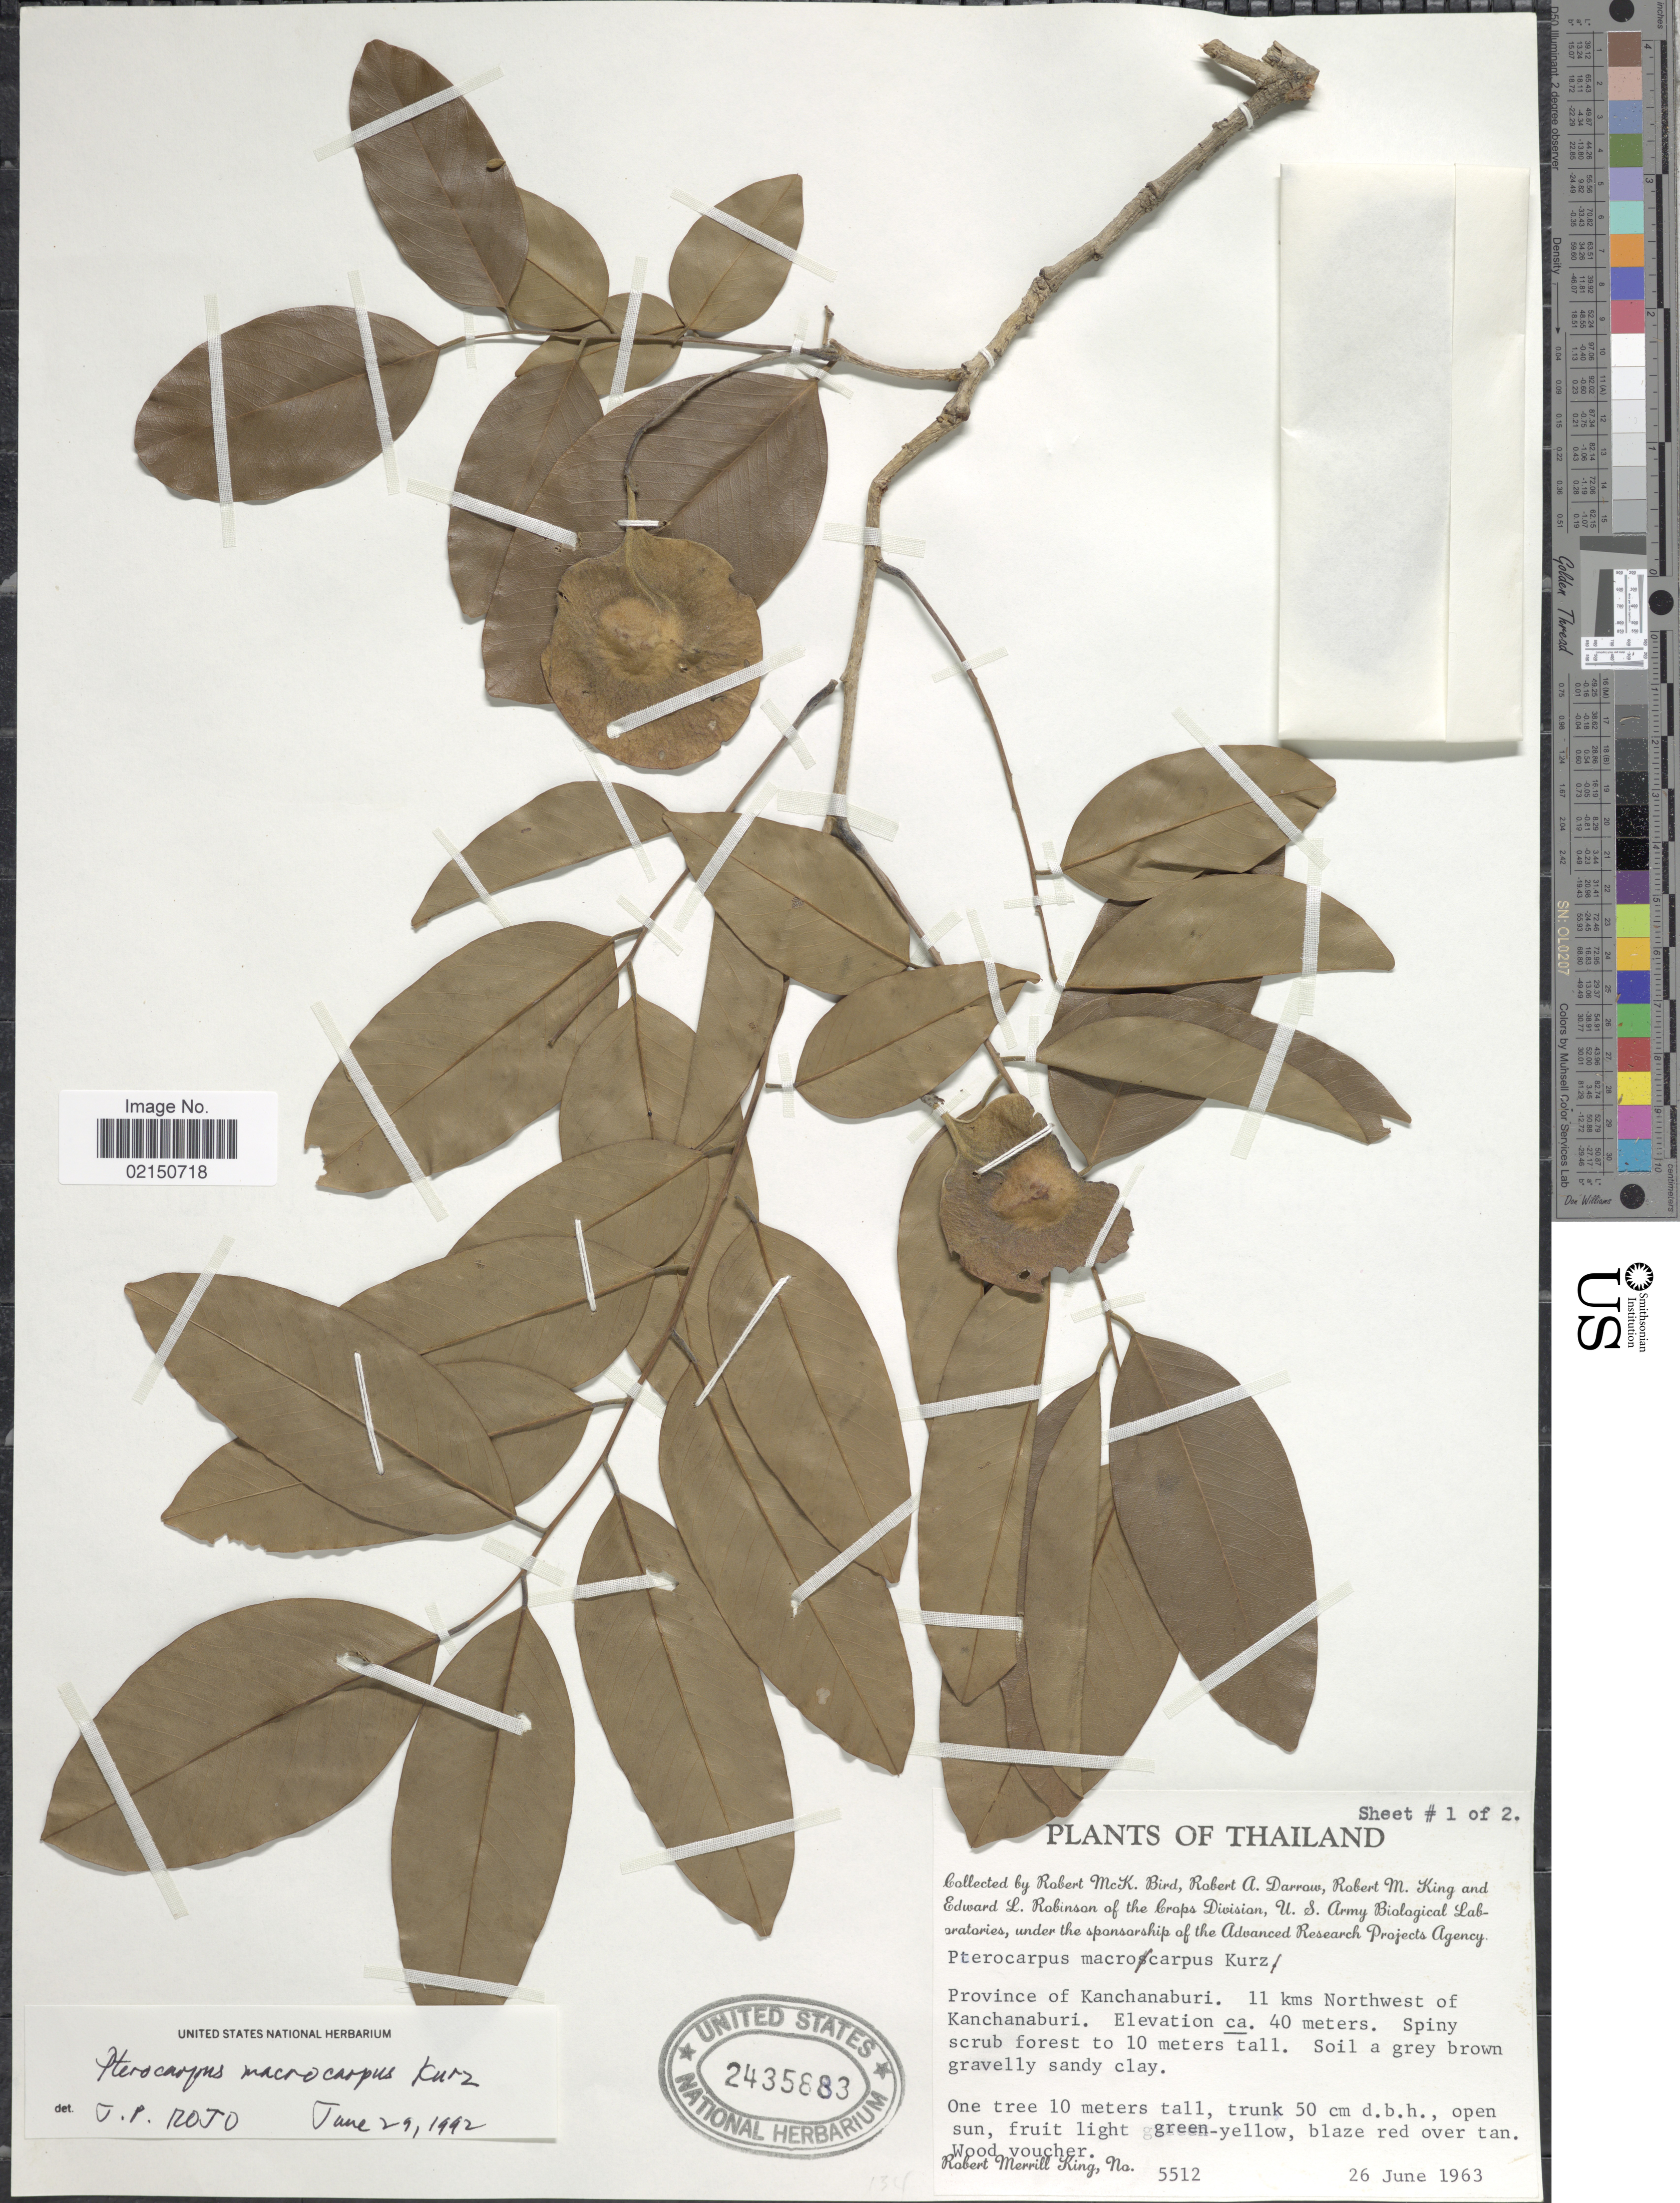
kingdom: Plantae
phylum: Tracheophyta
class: Magnoliopsida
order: Fabales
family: Fabaceae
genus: Pterocarpus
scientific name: Pterocarpus macrocarpus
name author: Kurz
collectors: R. M. Bird, R. A. Darrow, R. M. King & E. L. Robinson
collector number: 5512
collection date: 1963-06-26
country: Thailand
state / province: Kanchanaburi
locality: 11 kms. Northwest of Kanchanaburi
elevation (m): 40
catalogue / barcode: US 2435883